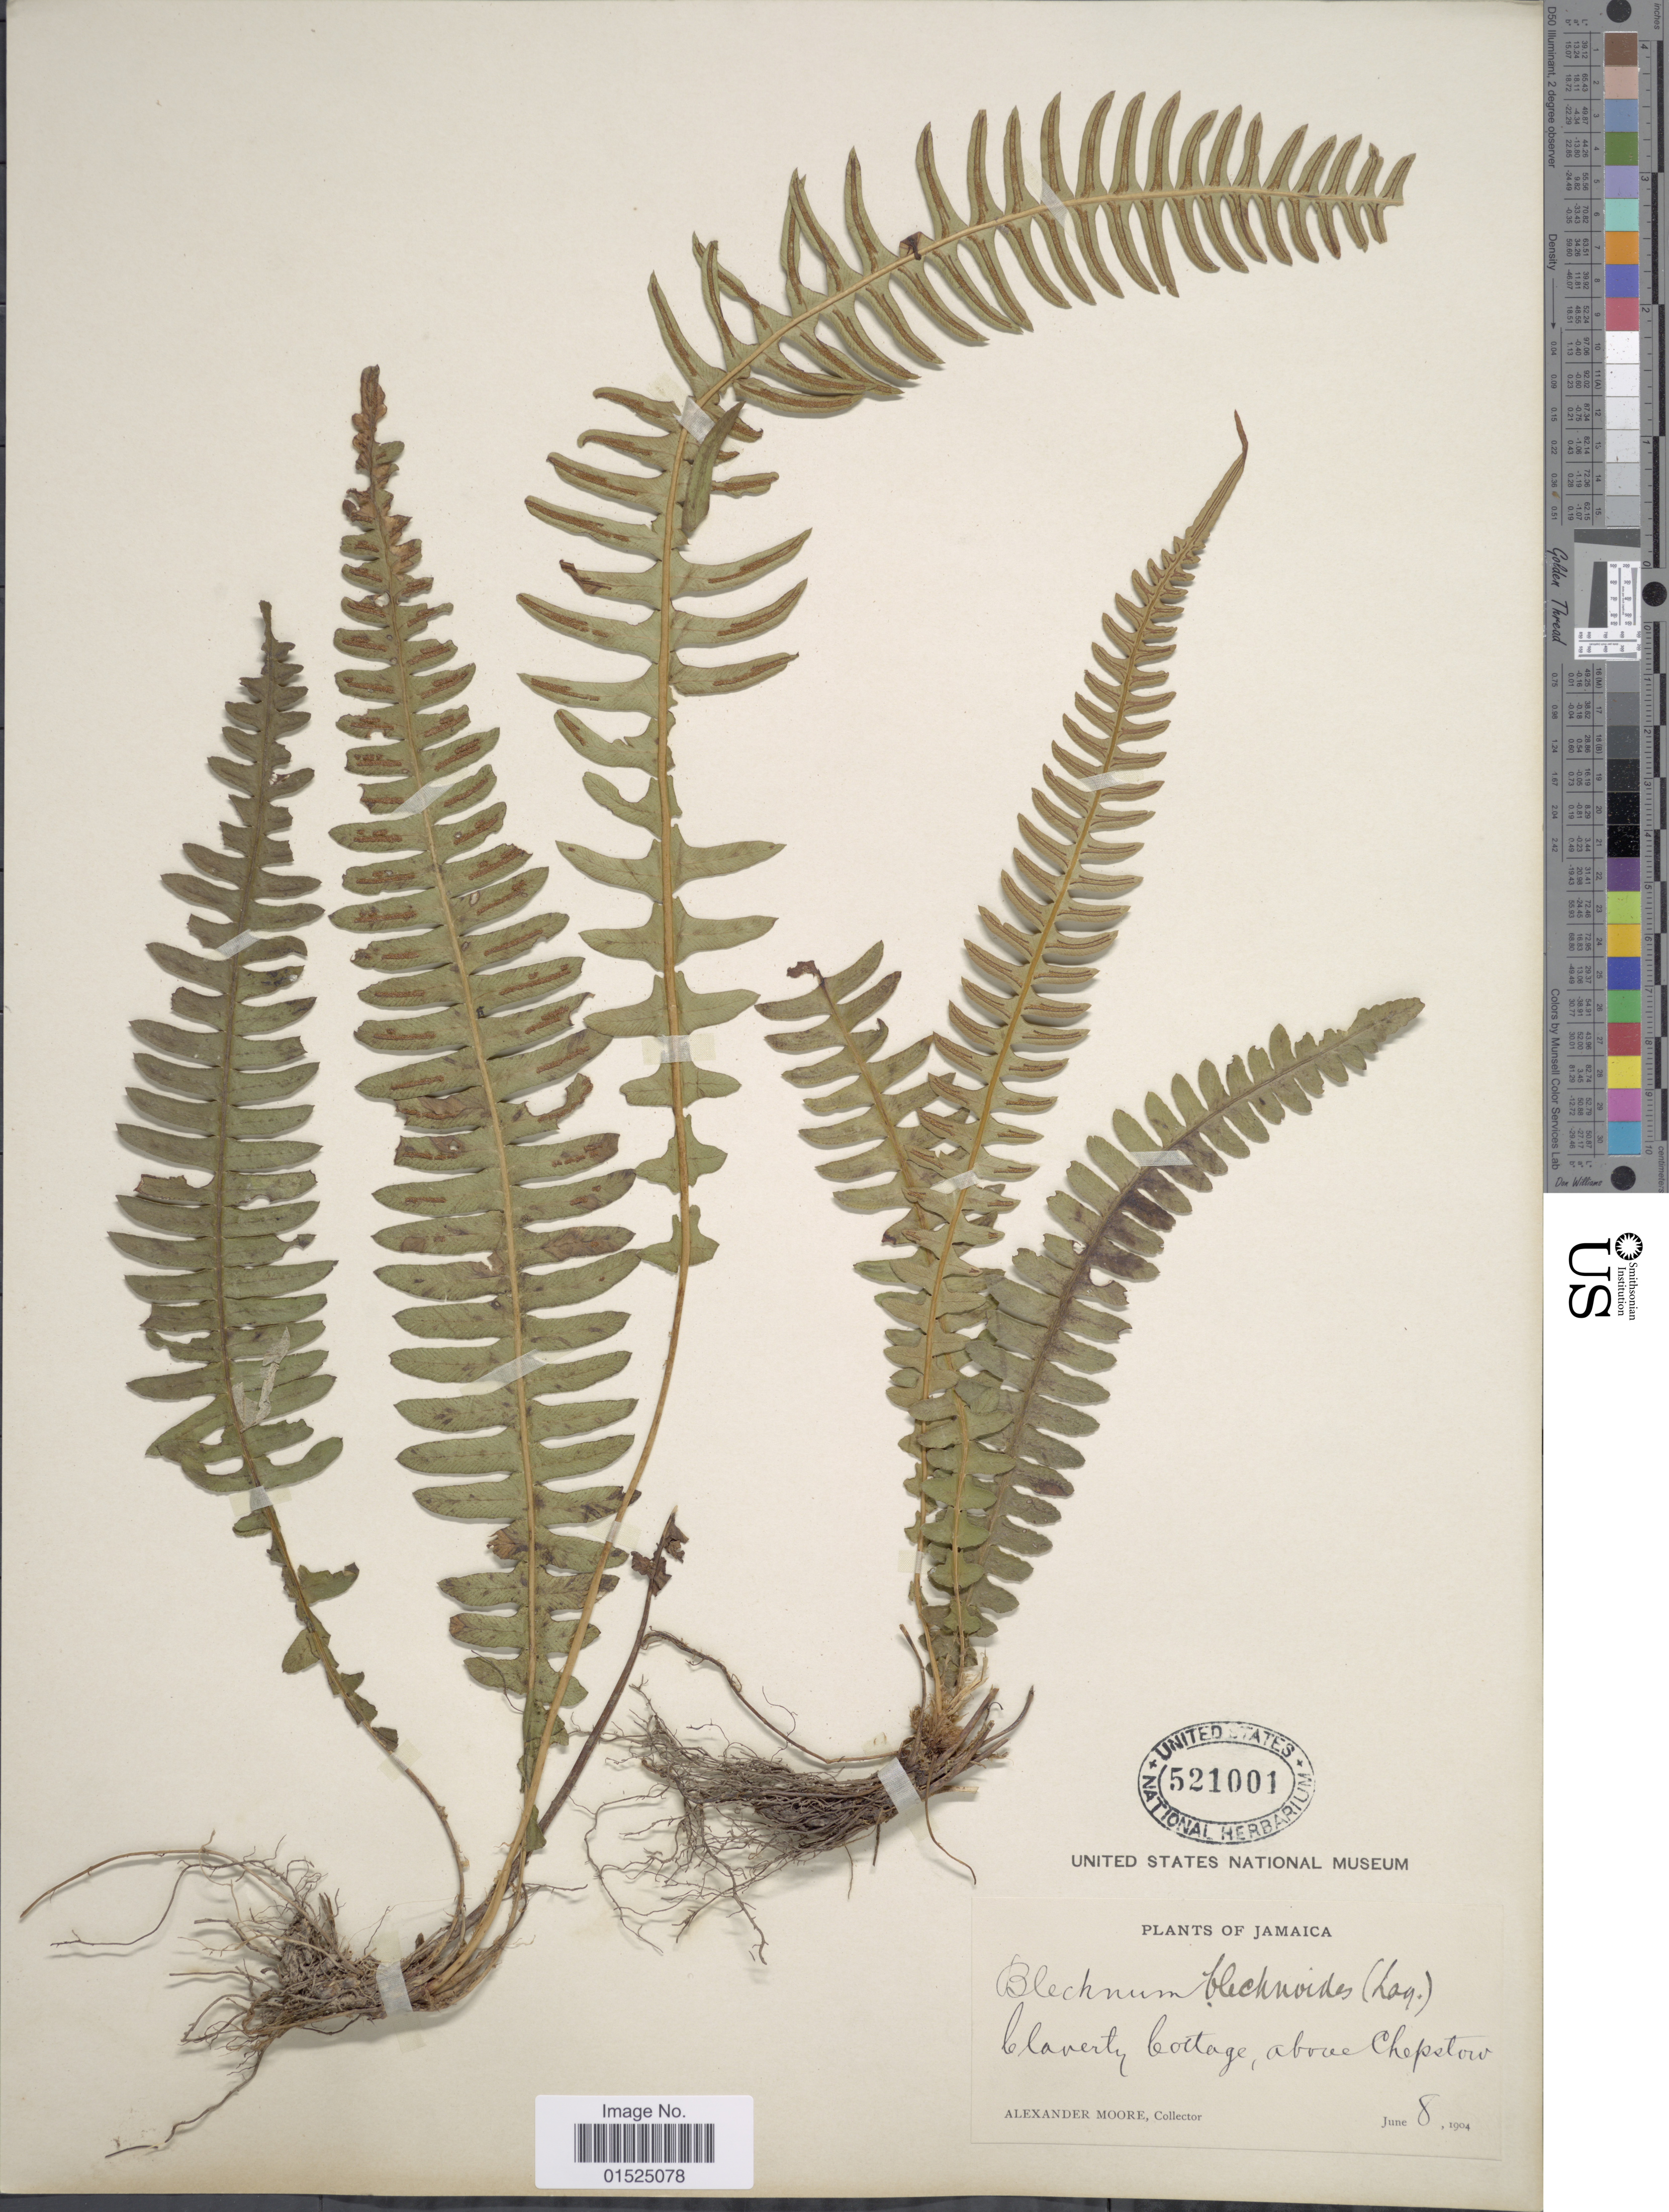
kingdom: Plantae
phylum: Tracheophyta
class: Polypodiopsida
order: Polypodiales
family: Blechnaceae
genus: Blechnum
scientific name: Blechnum unilaterale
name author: Sw.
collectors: A. Moore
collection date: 1904-06-08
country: Jamaica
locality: Claverty cottage, above Chepstow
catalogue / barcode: US 521001